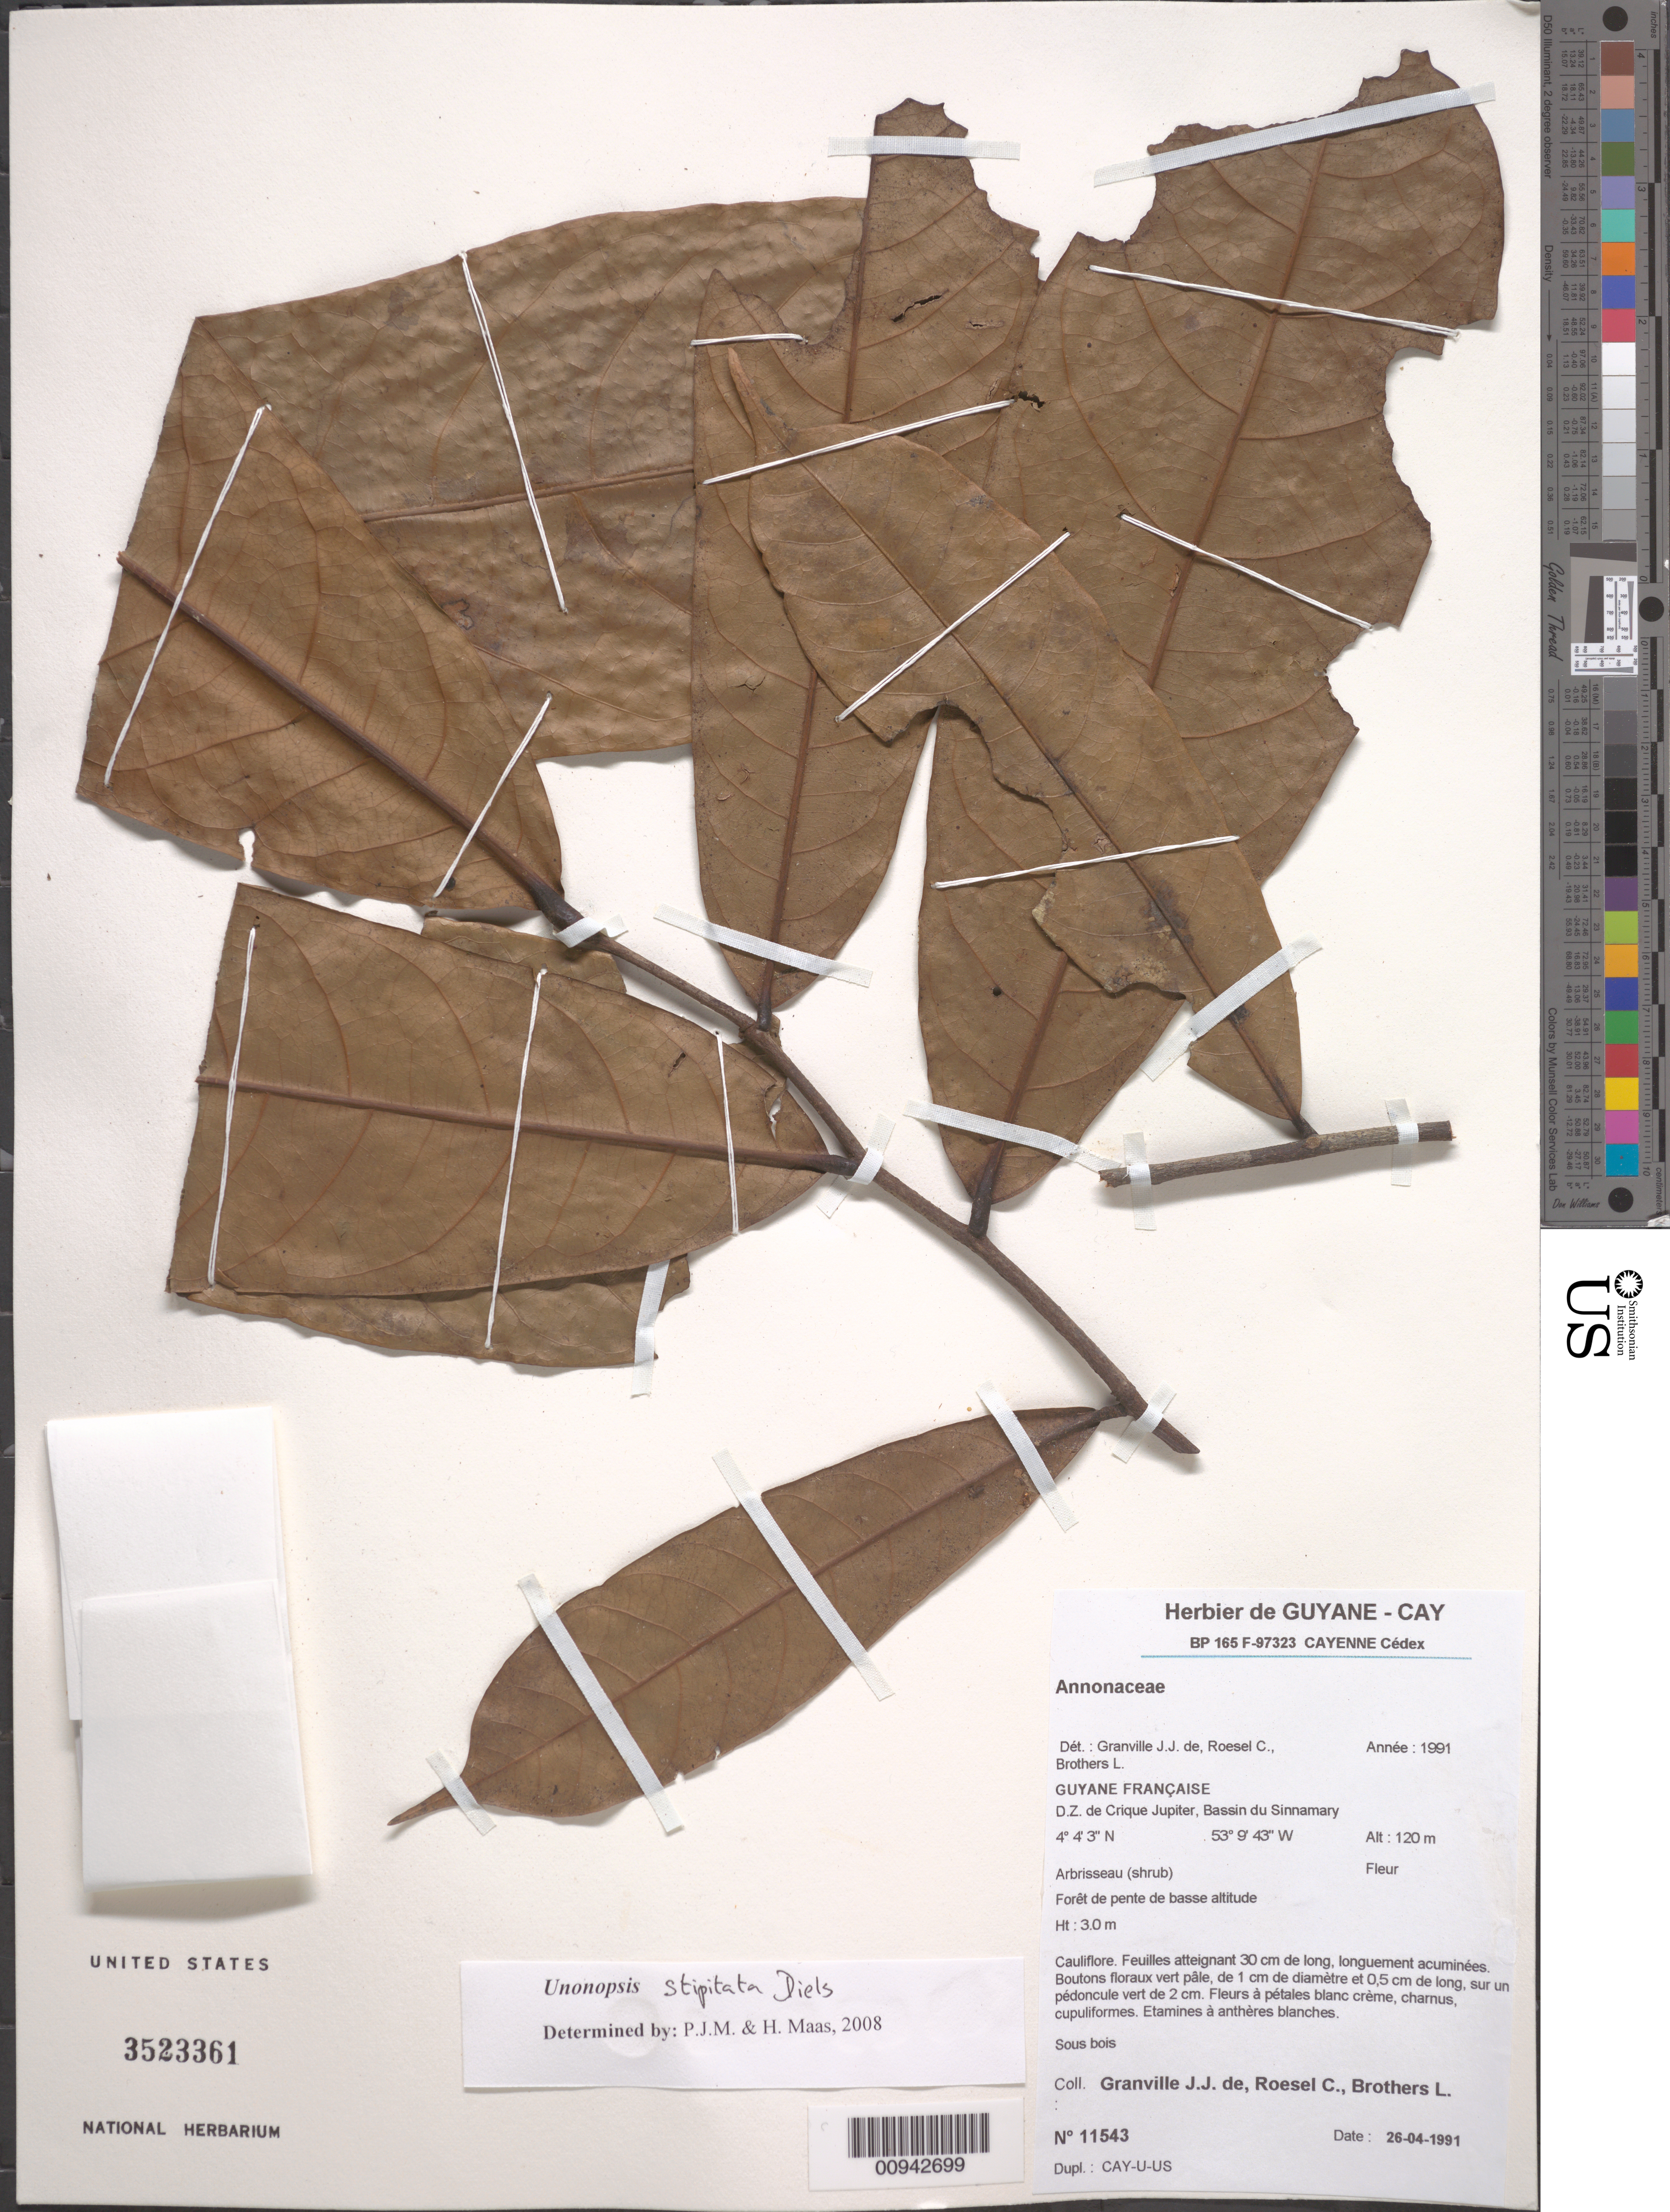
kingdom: Plantae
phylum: Tracheophyta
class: Magnoliopsida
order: Magnoliales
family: Annonaceae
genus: Unonopsis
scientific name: Unonopsis stipitata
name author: Diels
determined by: Maas, Paul J.; Maas, H.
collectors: J.-J. de Granville, C. S. Roesel & L. Brothers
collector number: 11543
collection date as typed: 26-Apr-91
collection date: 1991-04-26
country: French Guiana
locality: D.Z. de Crique Jupiter, Bassin du Sinnamary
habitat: Foret de pente de basse altitude. Sous bois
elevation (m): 120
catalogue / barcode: US 3523361